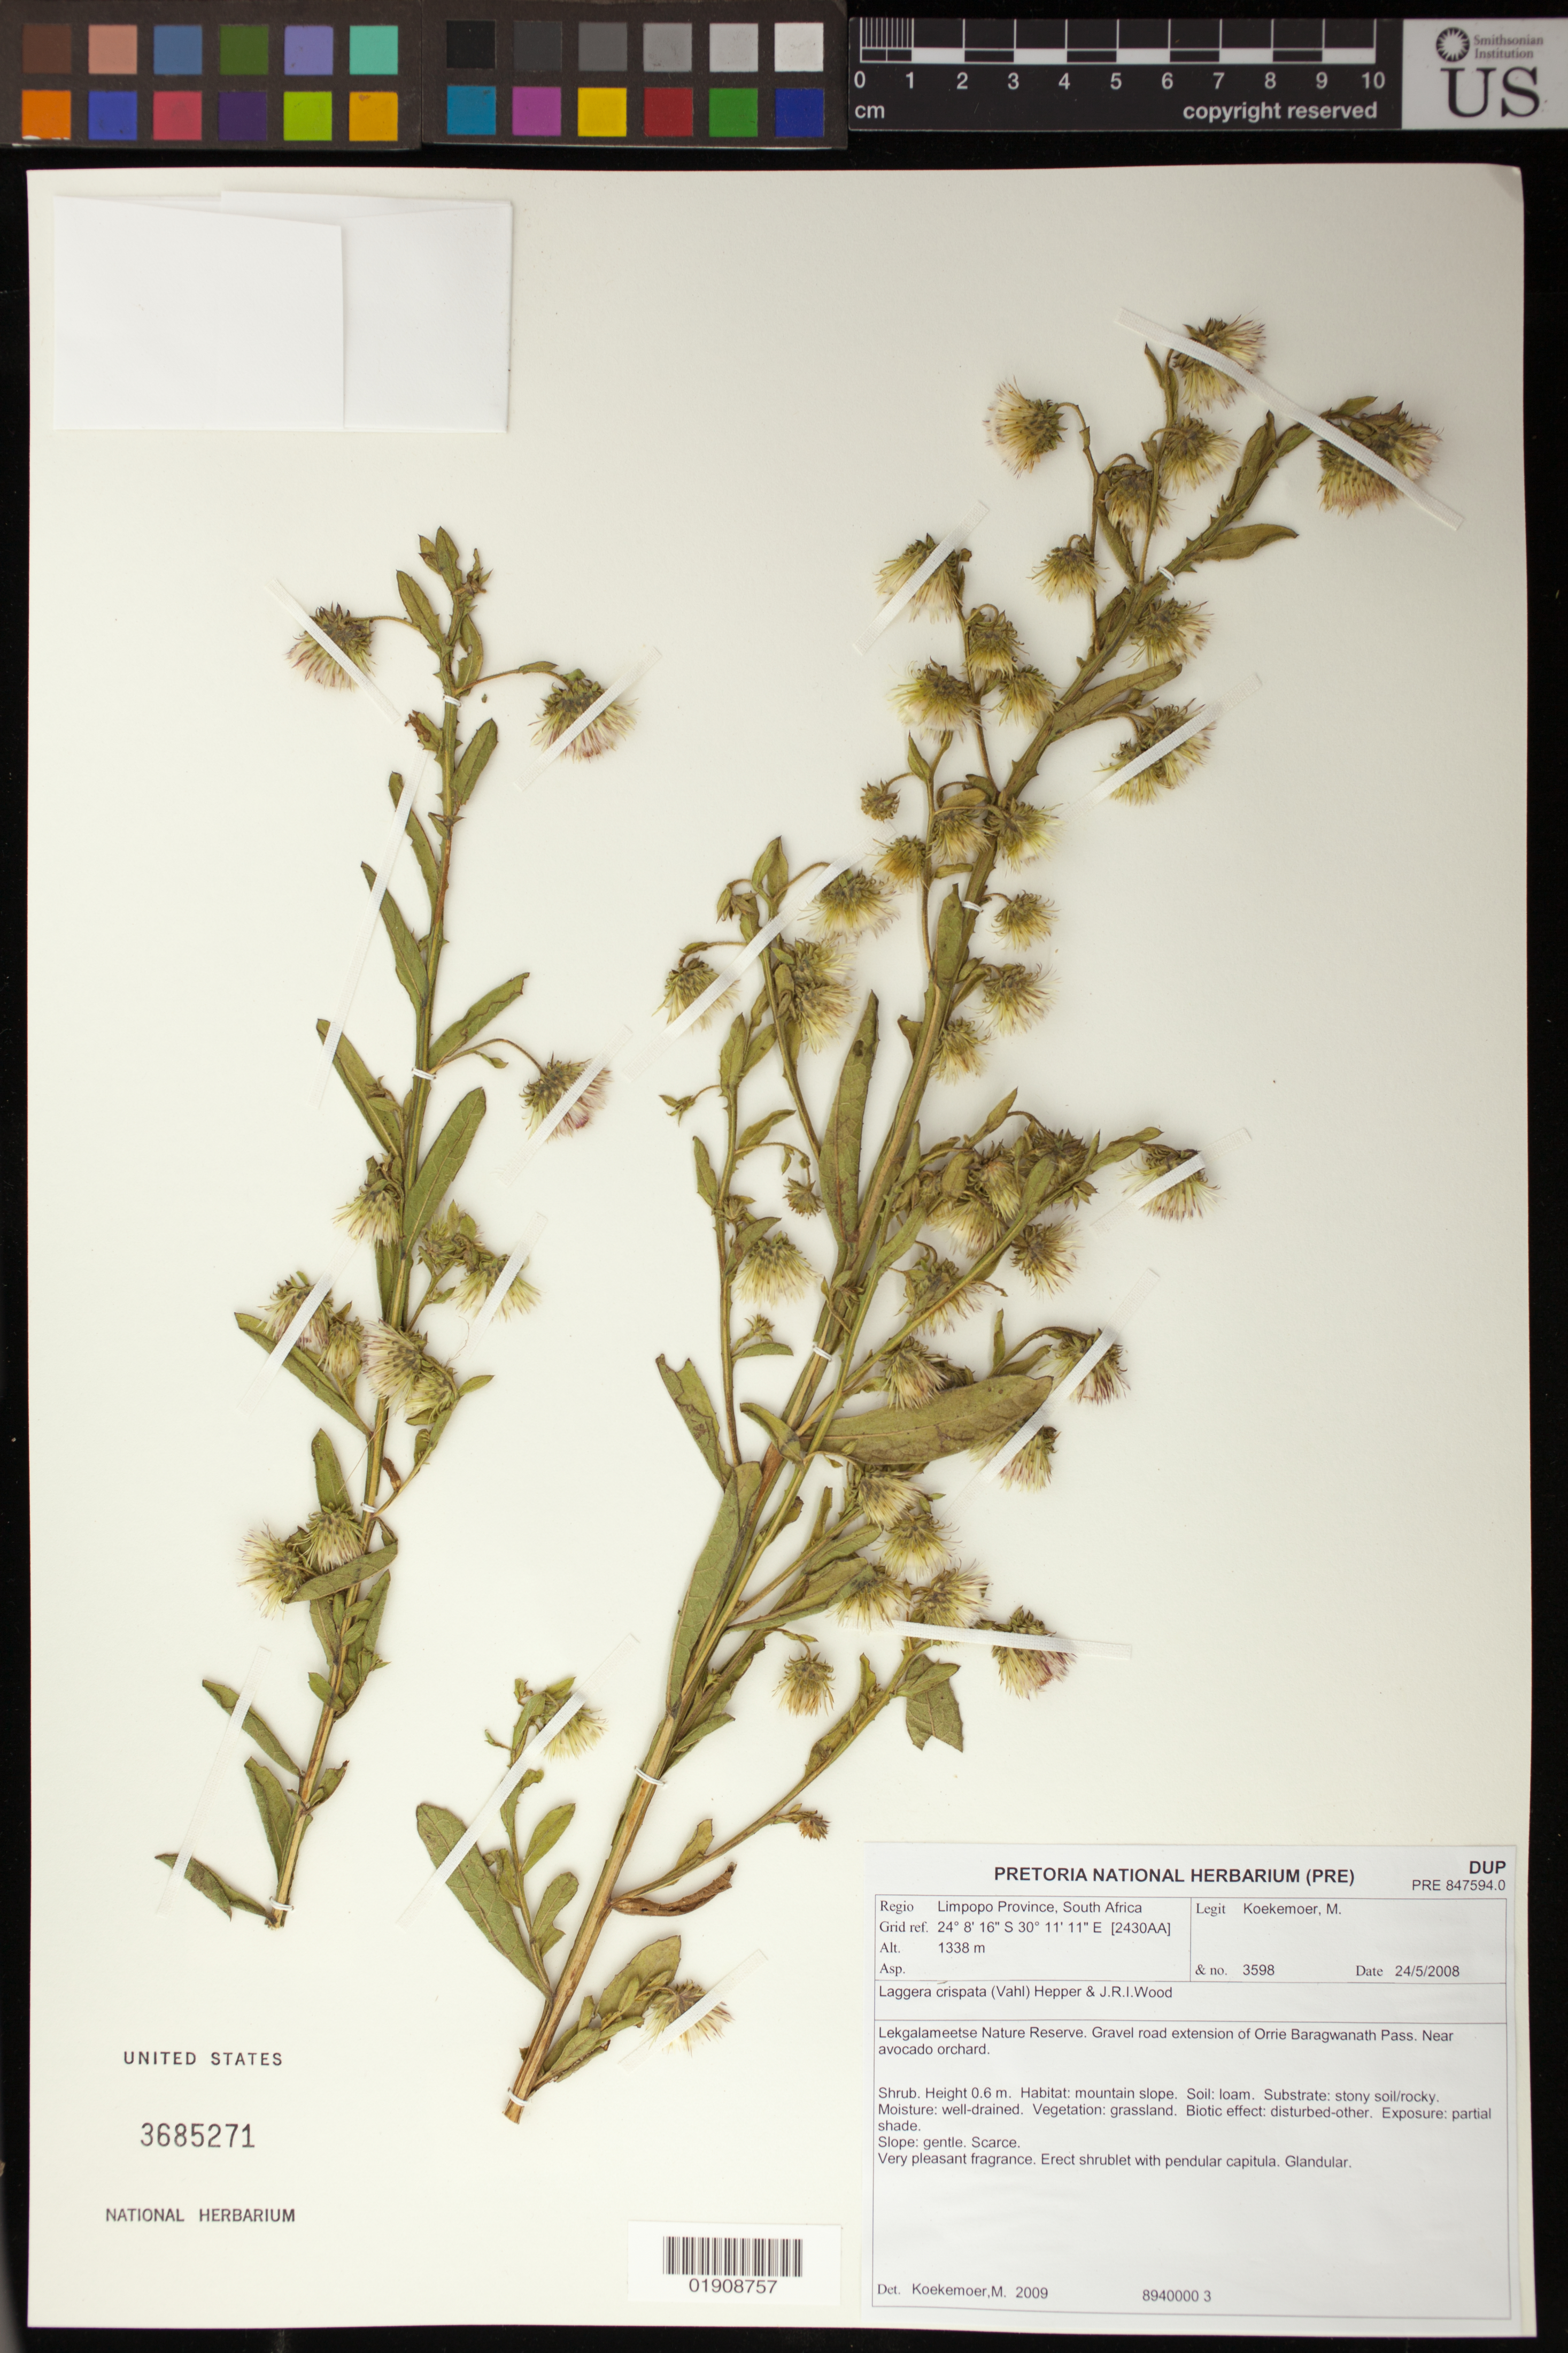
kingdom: Plantae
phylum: Tracheophyta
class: Magnoliopsida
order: Asterales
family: Asteraceae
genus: Laggera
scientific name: Laggera crispata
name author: (Vahl) Hepper & J.R.I. Wood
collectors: M. Koekemoer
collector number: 3600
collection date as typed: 24 May 2008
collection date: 2008-05-24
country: South Africa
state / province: Limpopo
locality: Lekgalameetse Nature Reserve. Gravel road extension of Orrie Baragwanath Pass. Near avocado orchard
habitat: Mountain slope, grassland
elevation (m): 1338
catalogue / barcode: US 3685271